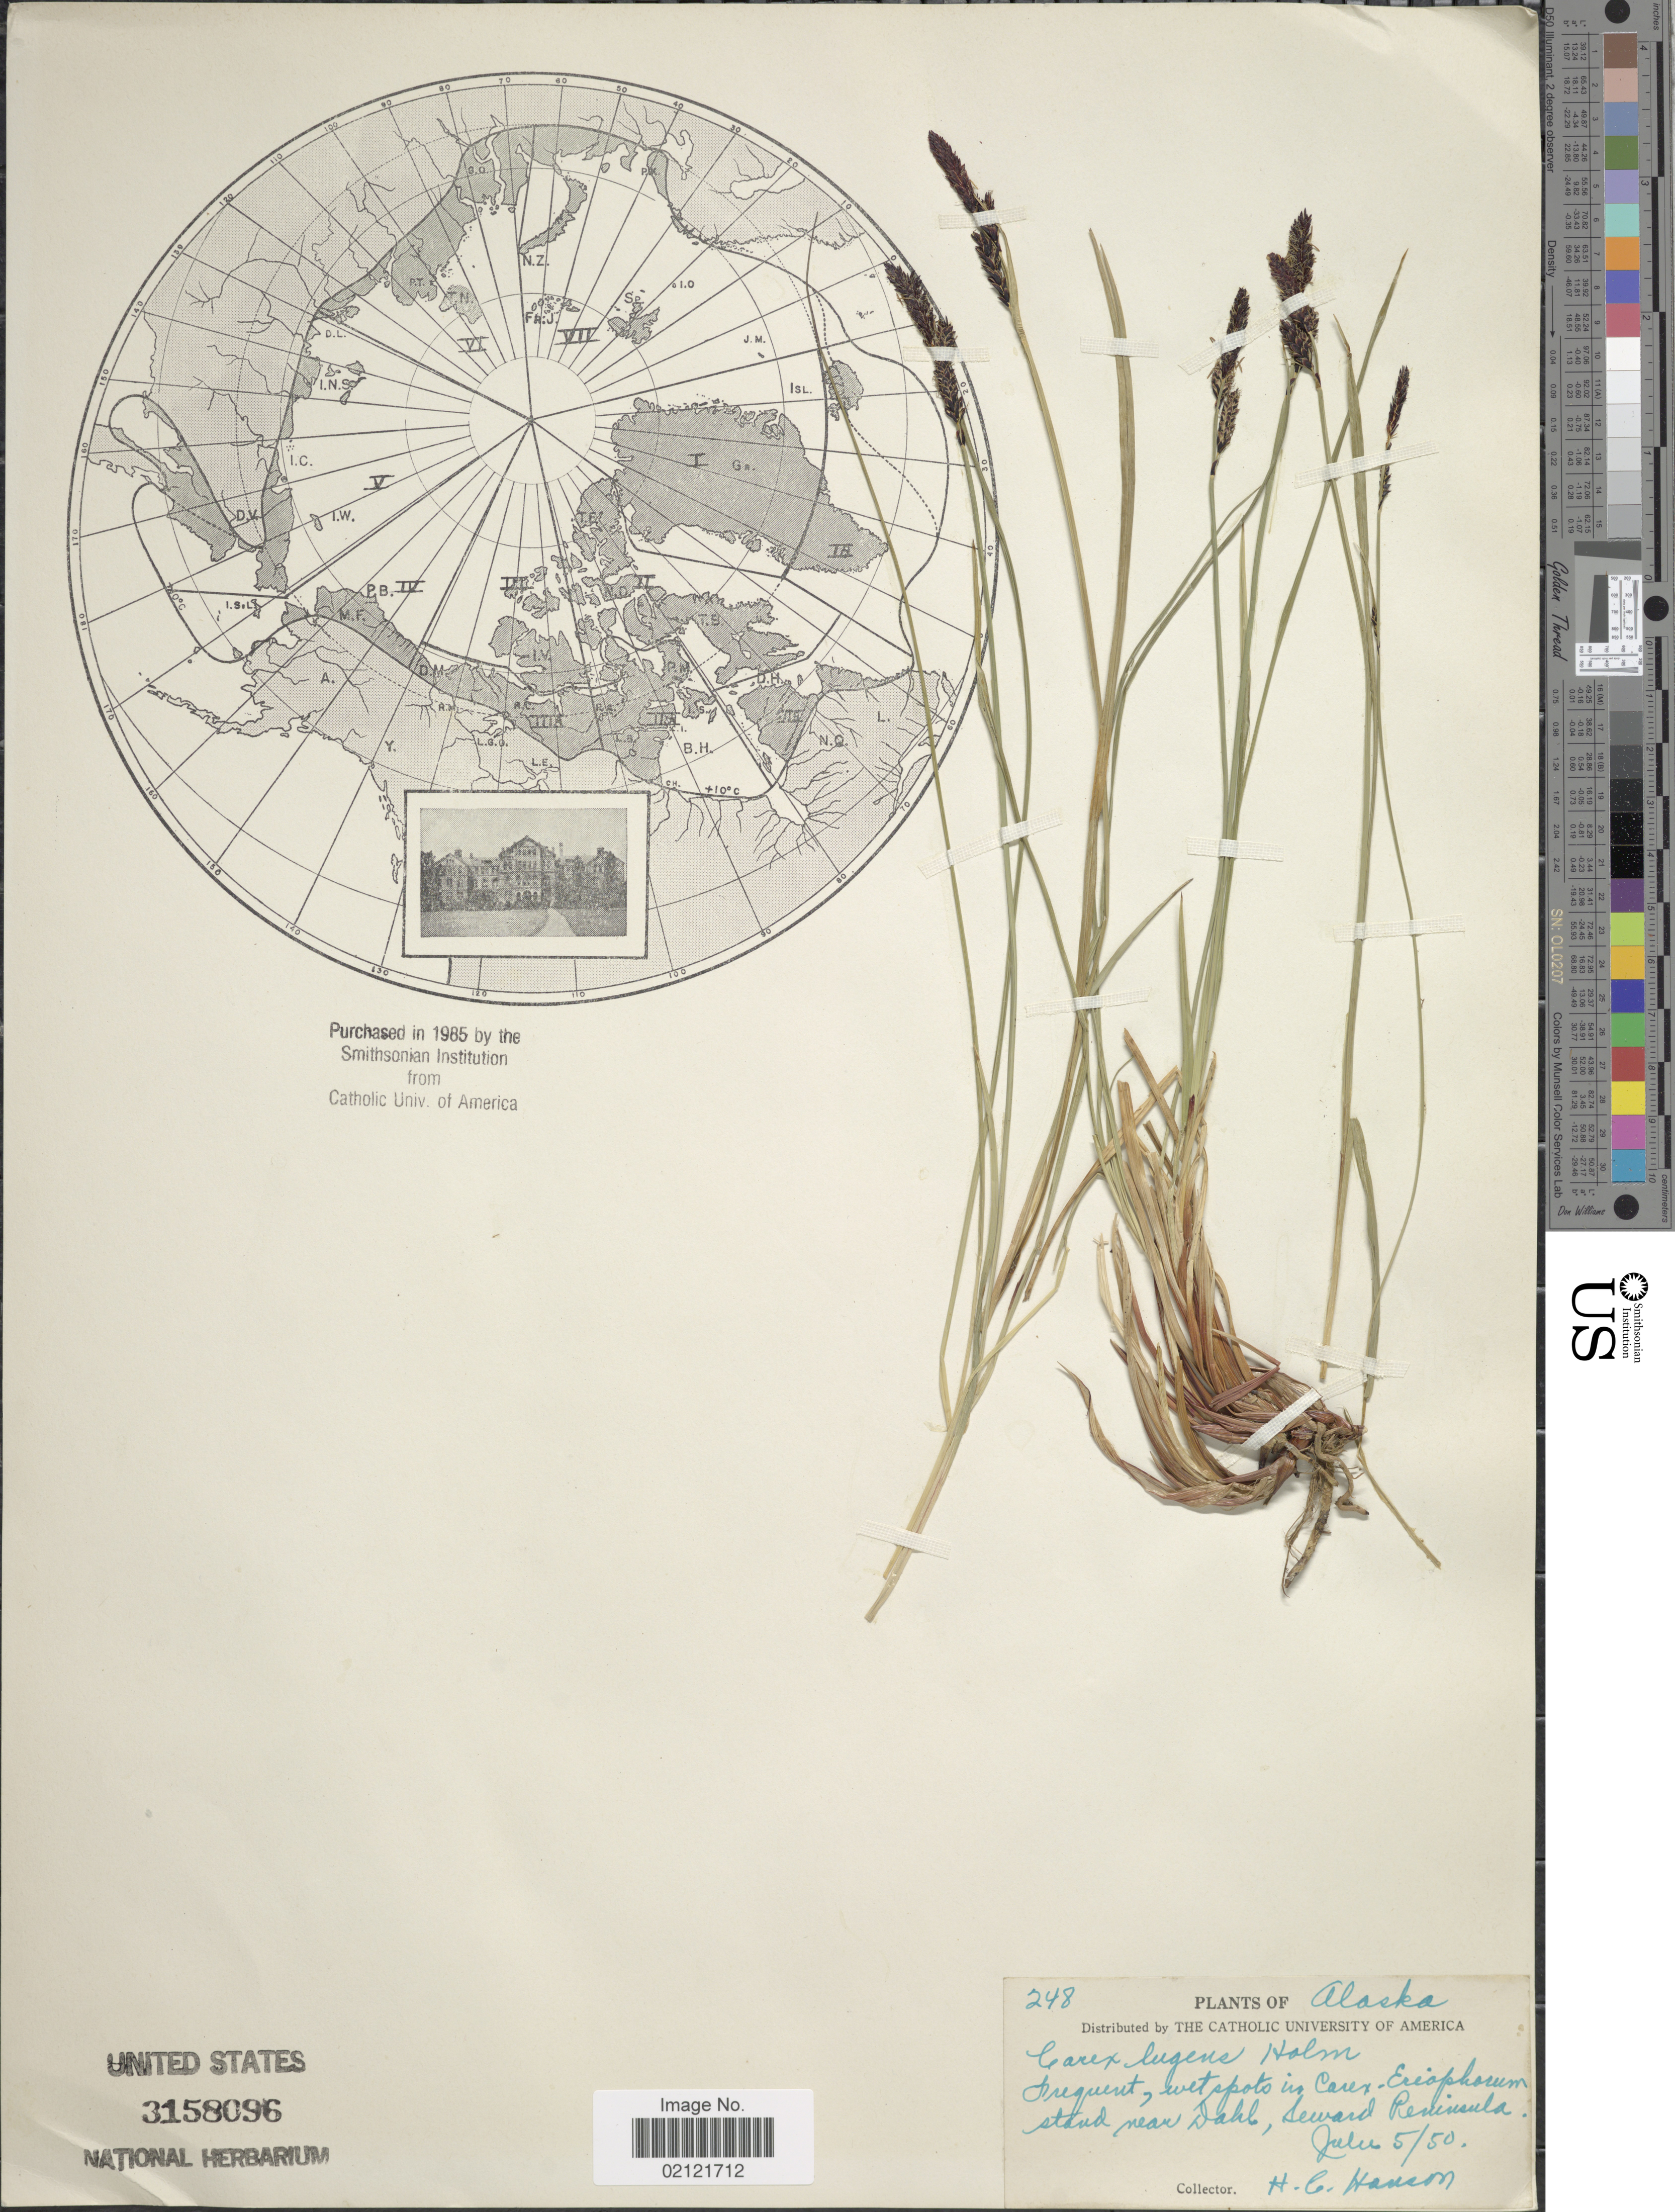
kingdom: Plantae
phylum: Tracheophyta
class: Liliopsida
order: Poales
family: Cyperaceae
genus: Carex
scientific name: Carex bigelowii subsp. lugens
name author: (Holm) T.V. Egorova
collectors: H. Hanson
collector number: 248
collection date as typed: Transcribed d/m/y: 5/7/50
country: United States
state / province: Alaska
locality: Stand near Dahl, Seward Peninsula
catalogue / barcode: US 3158096